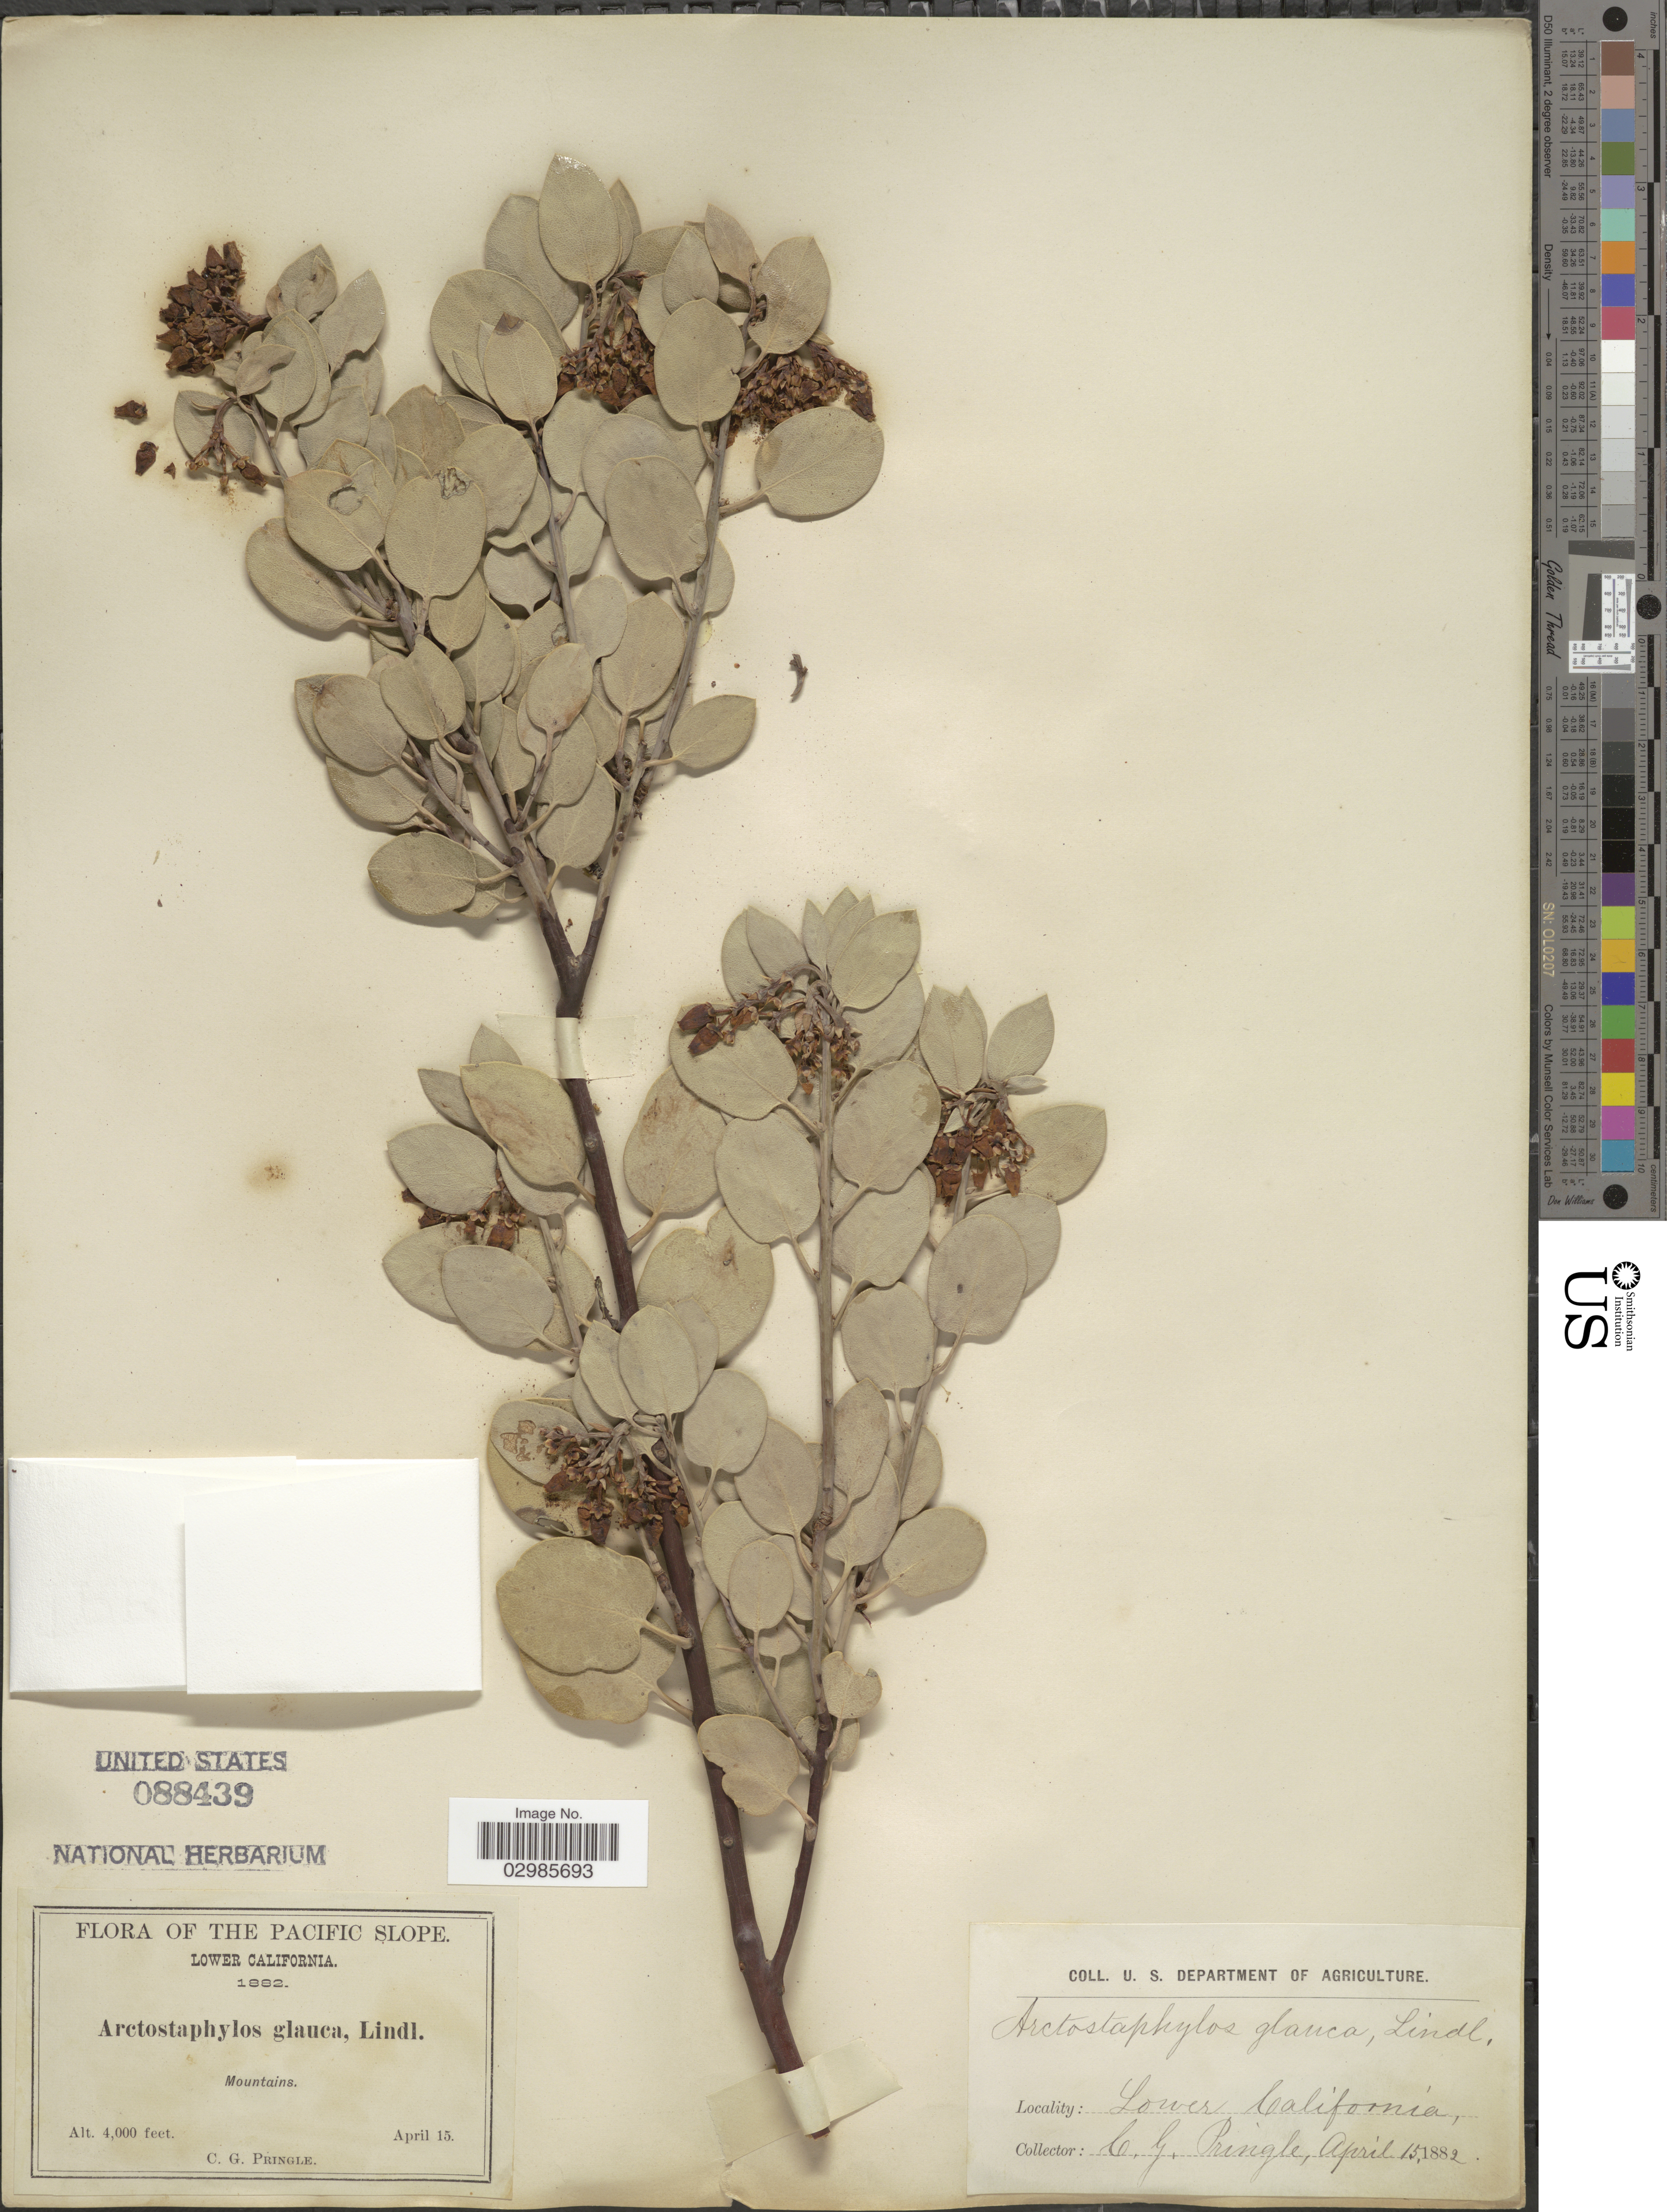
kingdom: Plantae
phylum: Tracheophyta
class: Magnoliopsida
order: Ericales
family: Ericaceae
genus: Arctostaphylos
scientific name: Arctostaphylos glauca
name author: Lindl.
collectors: C. G. Pringle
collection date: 1882-04-15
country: Mexico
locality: The Pacific Slope, Lower California, Mountains.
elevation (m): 1219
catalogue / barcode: US 88439